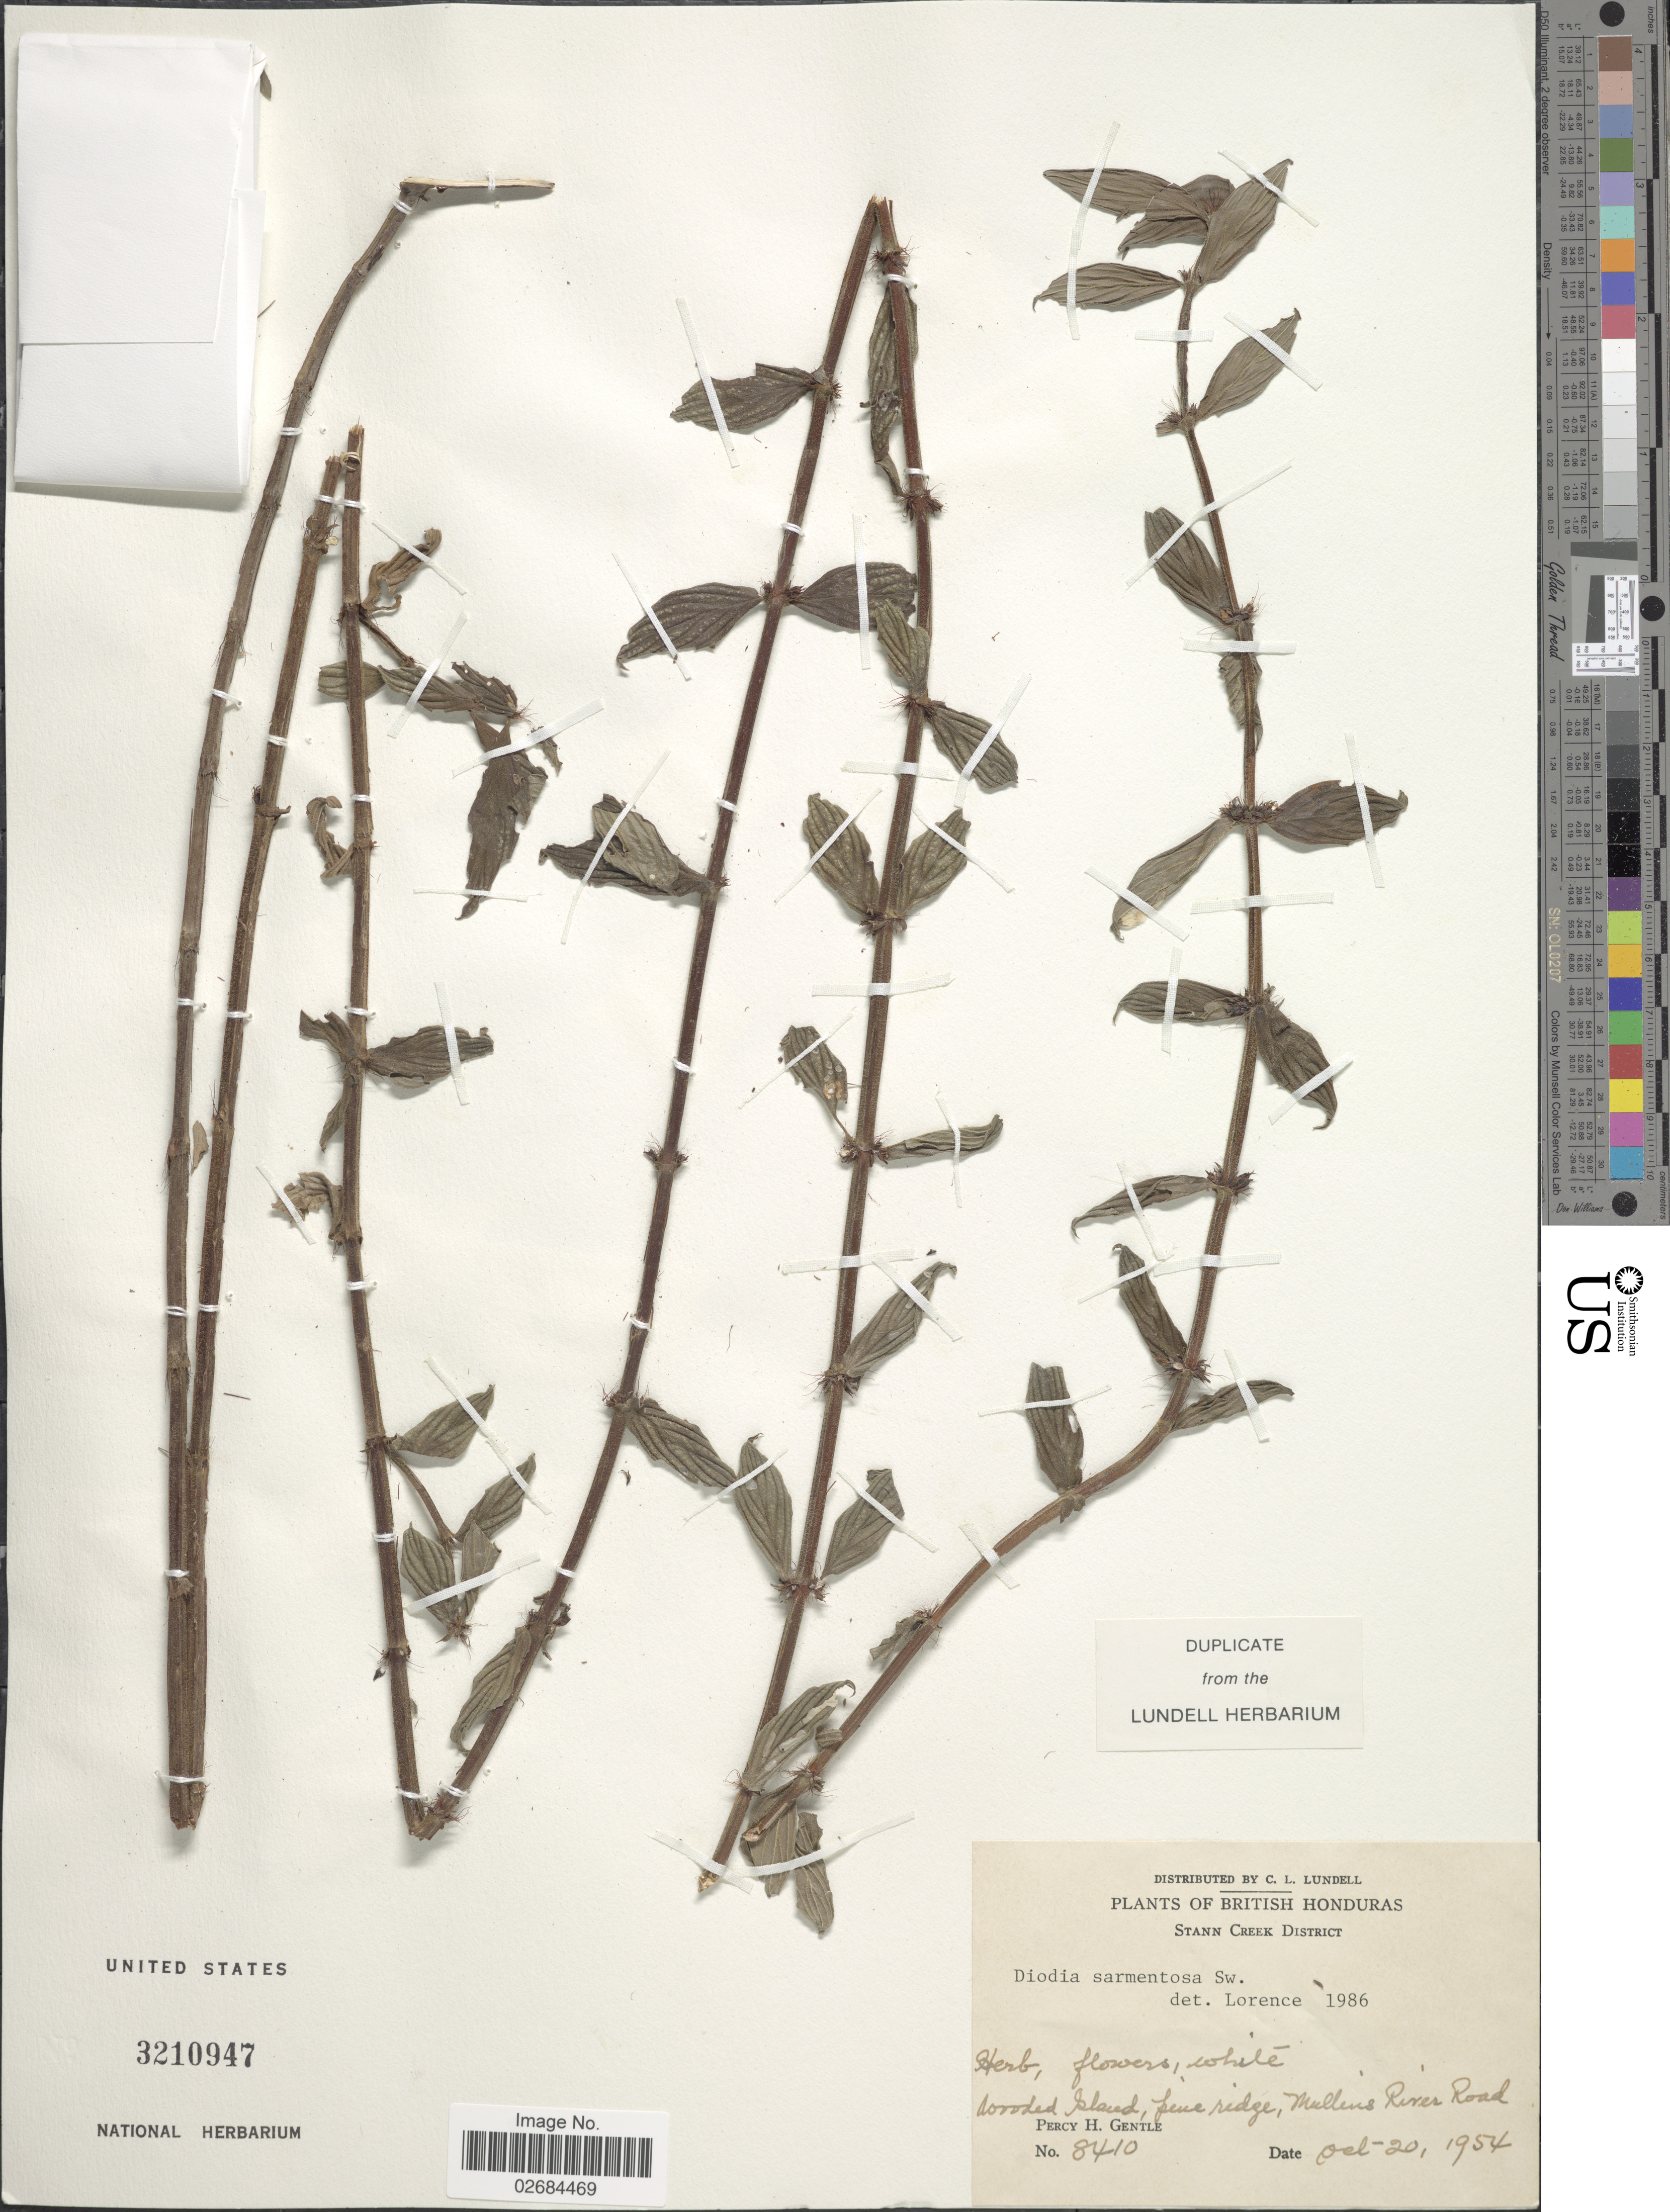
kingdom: Plantae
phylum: Tracheophyta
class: Magnoliopsida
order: Gentianales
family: Rubiaceae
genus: Diodia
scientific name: Diodia sarmentosa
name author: Sw.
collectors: P. H. Gentle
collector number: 8410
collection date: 1954-10-20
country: Belize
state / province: Stann Creek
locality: British Honduras. Wooded Island, pine ridge, Mullins River Road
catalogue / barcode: US 3210947